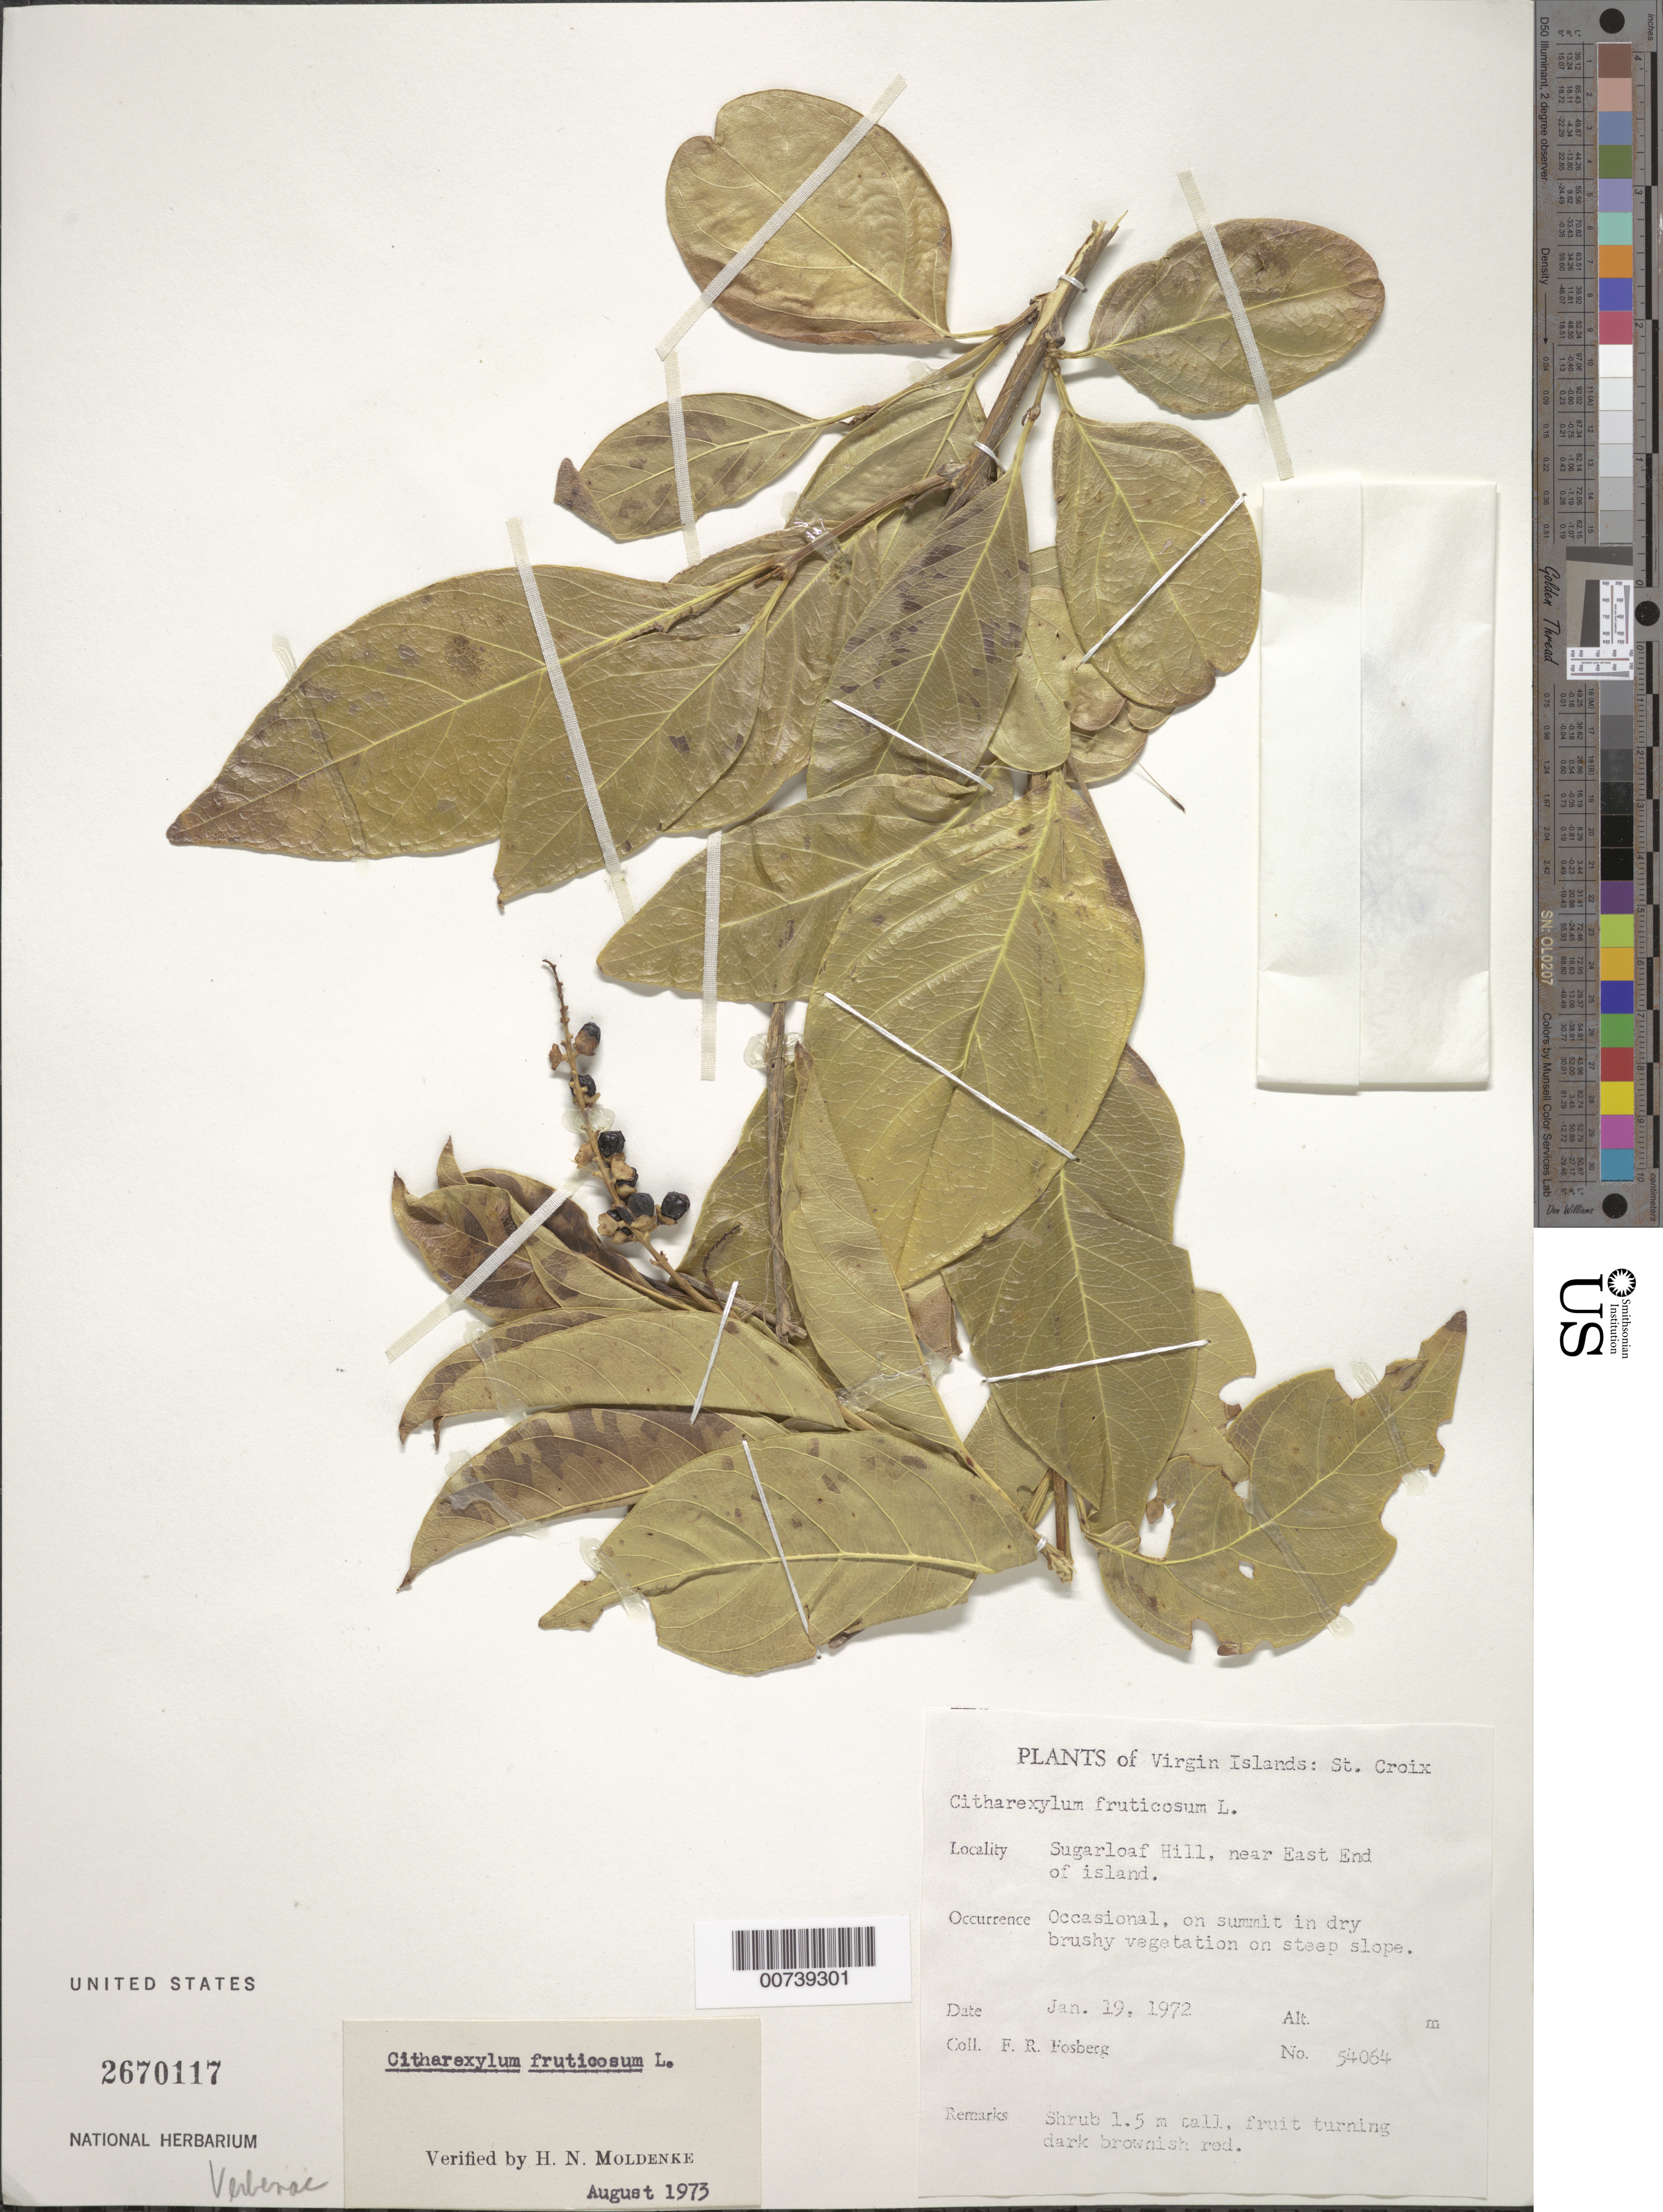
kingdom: Plantae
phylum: Tracheophyta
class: Magnoliopsida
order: Lamiales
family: Verbenaceae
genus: Citharexylum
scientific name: Citharexylum fruticosum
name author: L.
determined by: Moldenke, H. N.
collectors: F. R. Fosberg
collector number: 54064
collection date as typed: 19 Jan 1972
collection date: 1972-01-19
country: U.S. Virgin Islands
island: St. Croix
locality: Sugarloaf Hill, near E end of island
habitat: Occasional, on summit in dry brushy vegetation on steep slope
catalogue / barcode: US 2670117